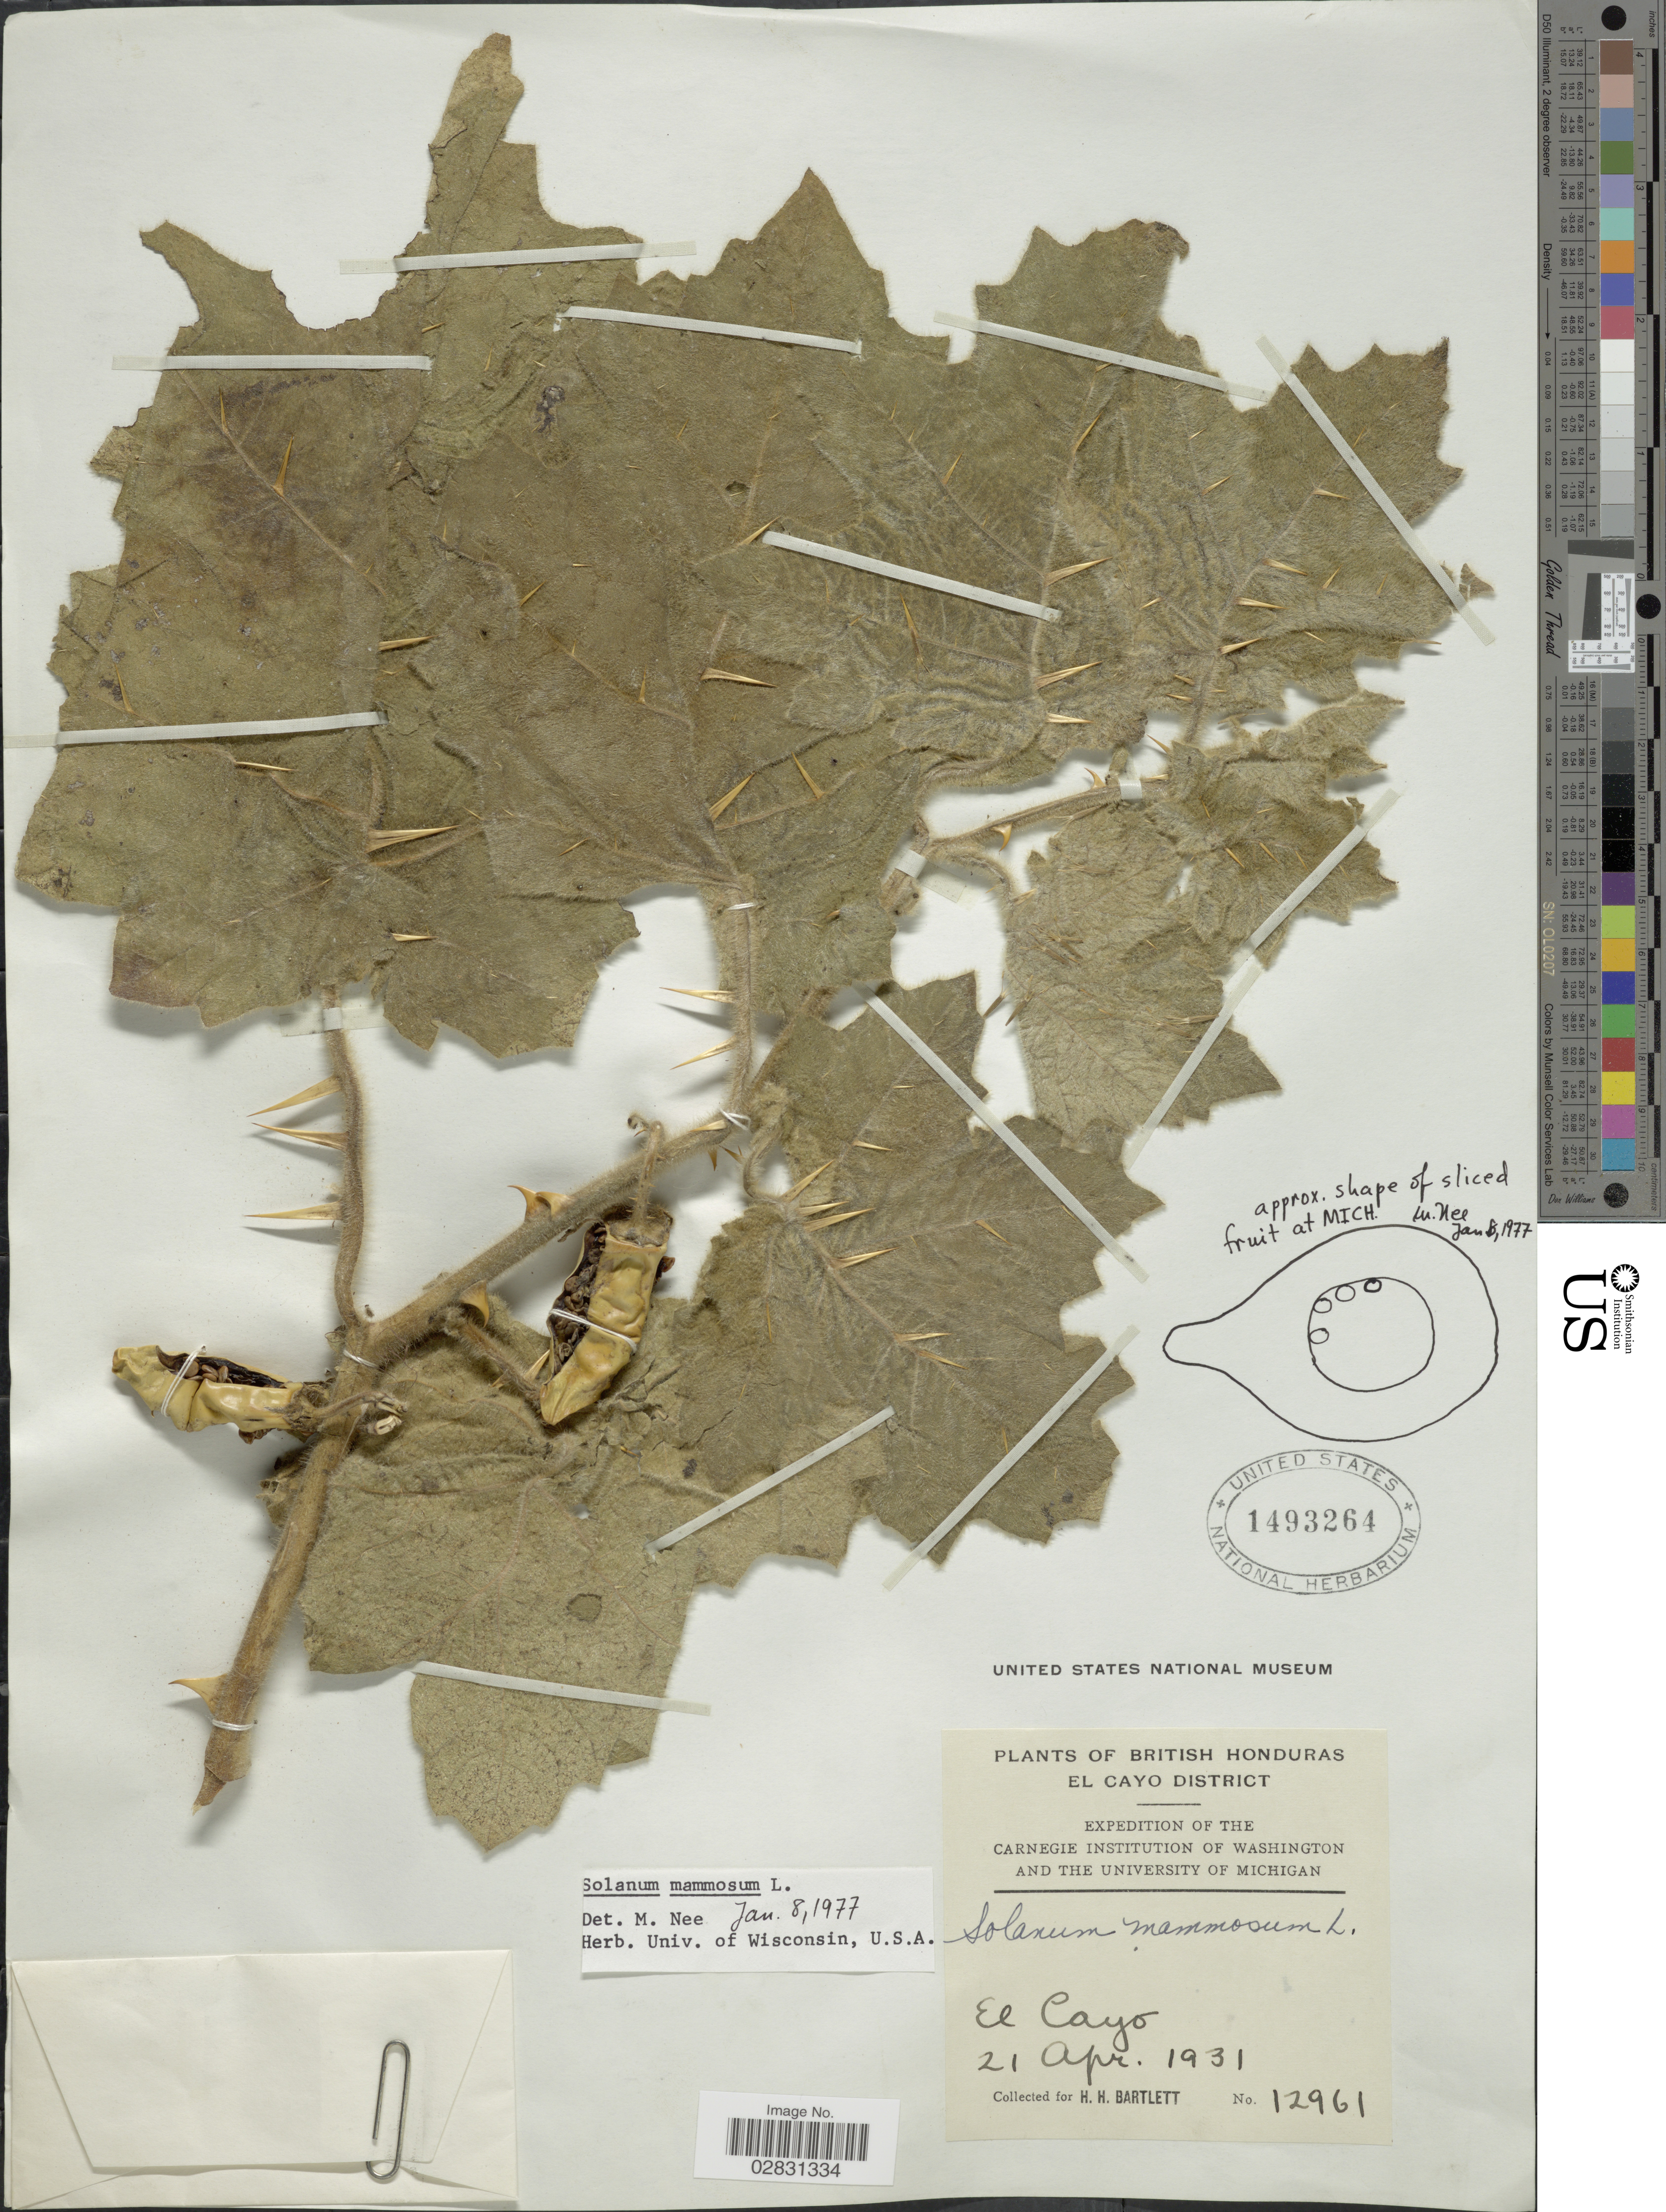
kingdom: Plantae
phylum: Tracheophyta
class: Magnoliopsida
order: Solanales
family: Solanaceae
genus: Solanum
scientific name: Solanum mammosum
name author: L.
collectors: H. H. Bartlett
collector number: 12961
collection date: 1931-04-21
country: Belize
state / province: Cayo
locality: British Honduras, El Cayo District.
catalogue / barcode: US 1493264